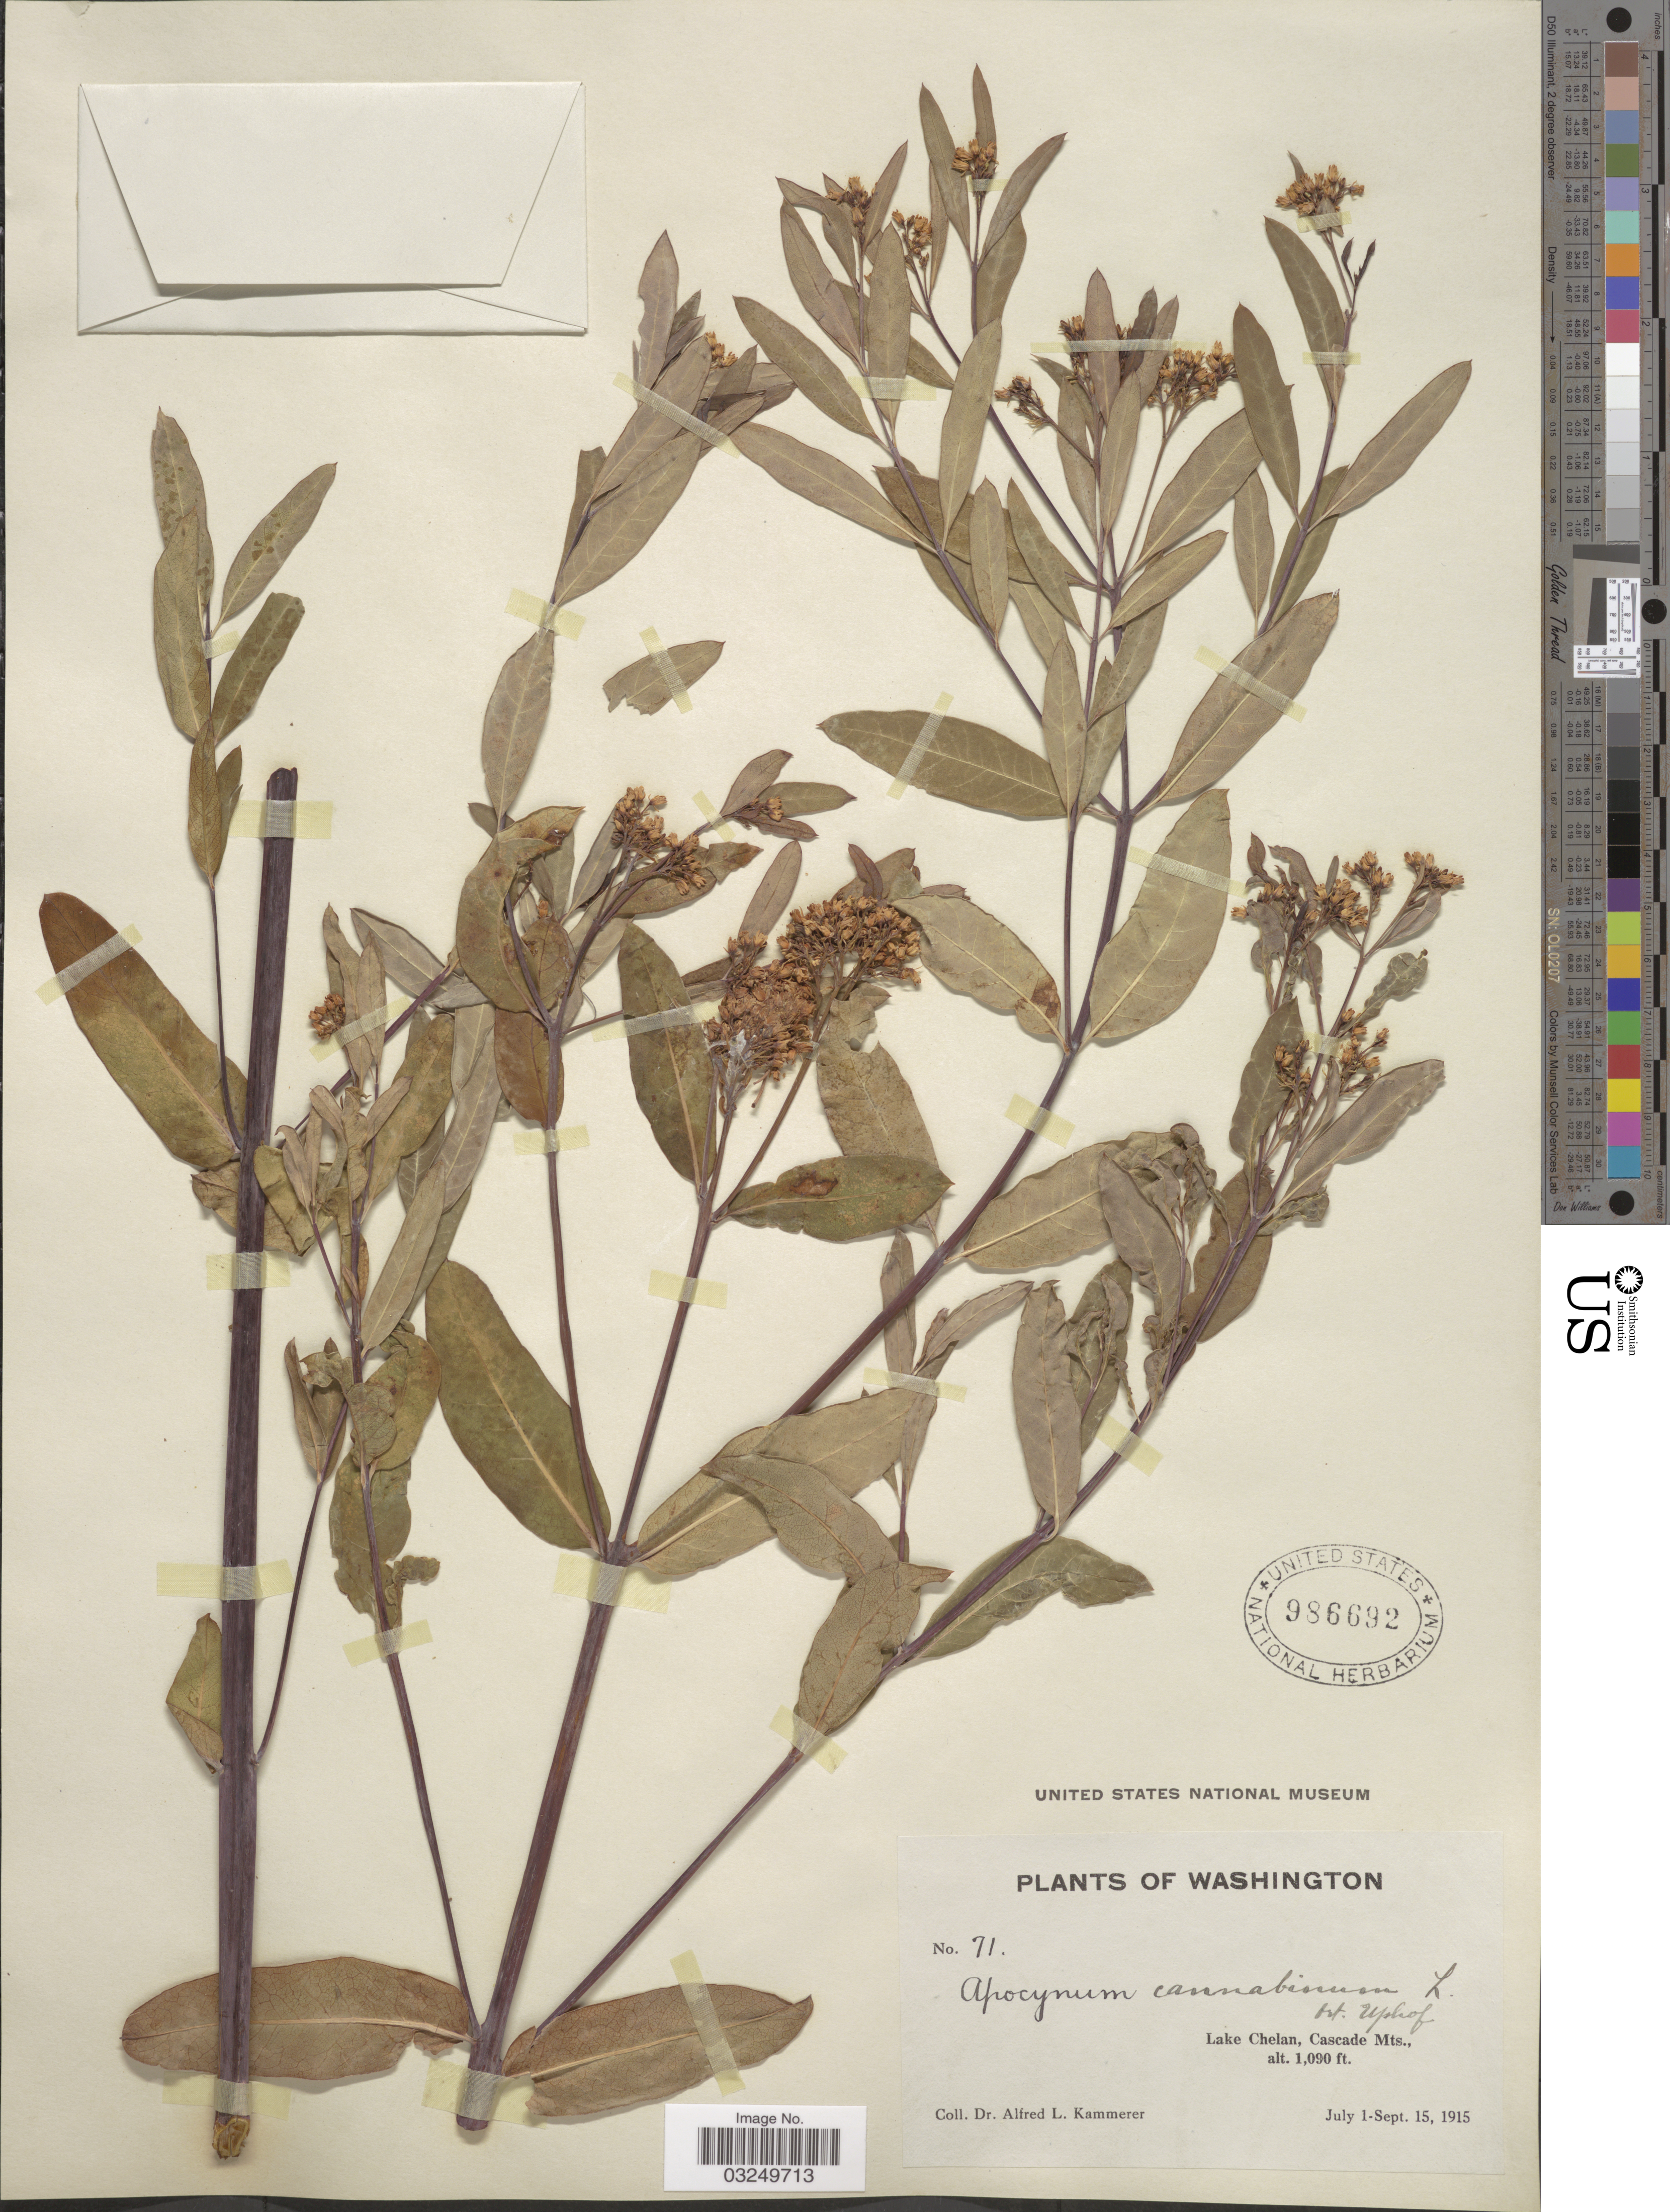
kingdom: Plantae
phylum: Tracheophyta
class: Magnoliopsida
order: Gentianales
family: Apocynaceae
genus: Apocynum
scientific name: Apocynum cannabinum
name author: L.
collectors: A. Kammerer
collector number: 71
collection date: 1915-07-01/1915-09-15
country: United States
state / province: Washington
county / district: Chelan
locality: Lake Chelan, Cascade Mts.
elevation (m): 332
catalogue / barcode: US 986692